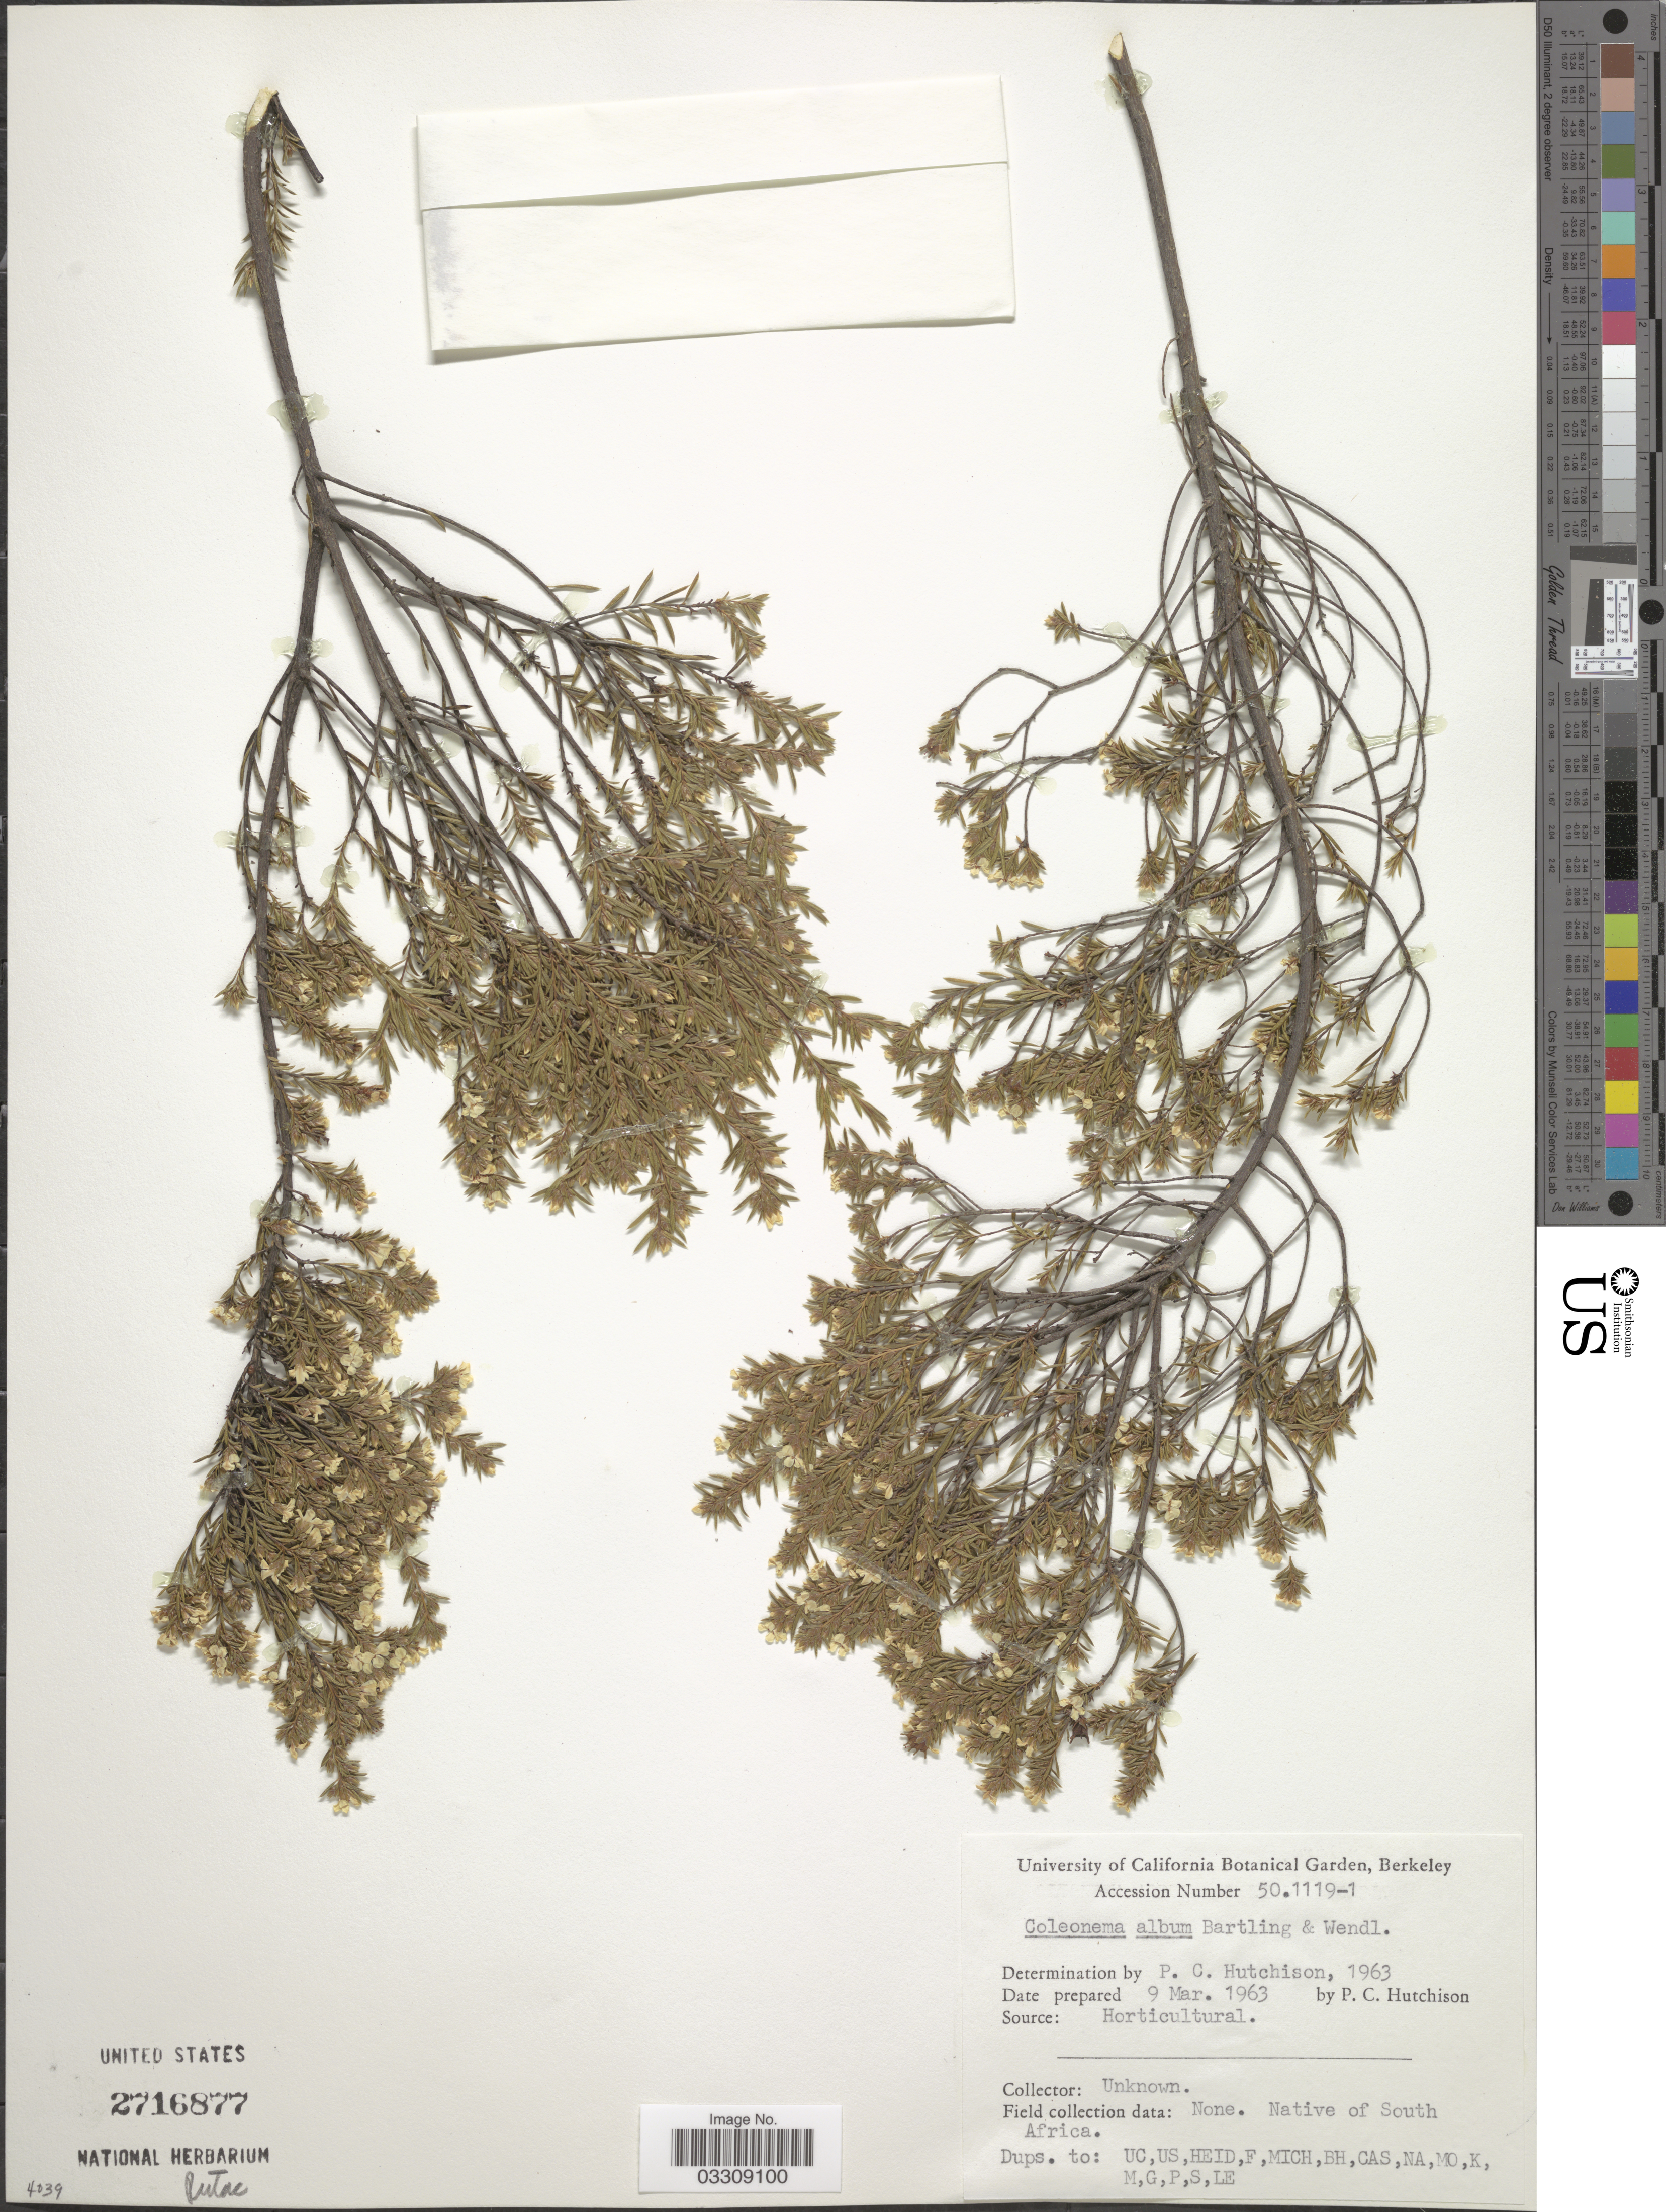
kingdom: Plantae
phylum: Tracheophyta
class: Magnoliopsida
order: Sapindales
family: Rutaceae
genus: Coleonema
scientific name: Coleonema album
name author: (Thunb.) Bartl. & H.L. Wendl.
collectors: P. C. Hutchison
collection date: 1963-03-09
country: United States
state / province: California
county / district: Alameda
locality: University of California Botanical Garden, Berkeley.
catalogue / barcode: US 2716877